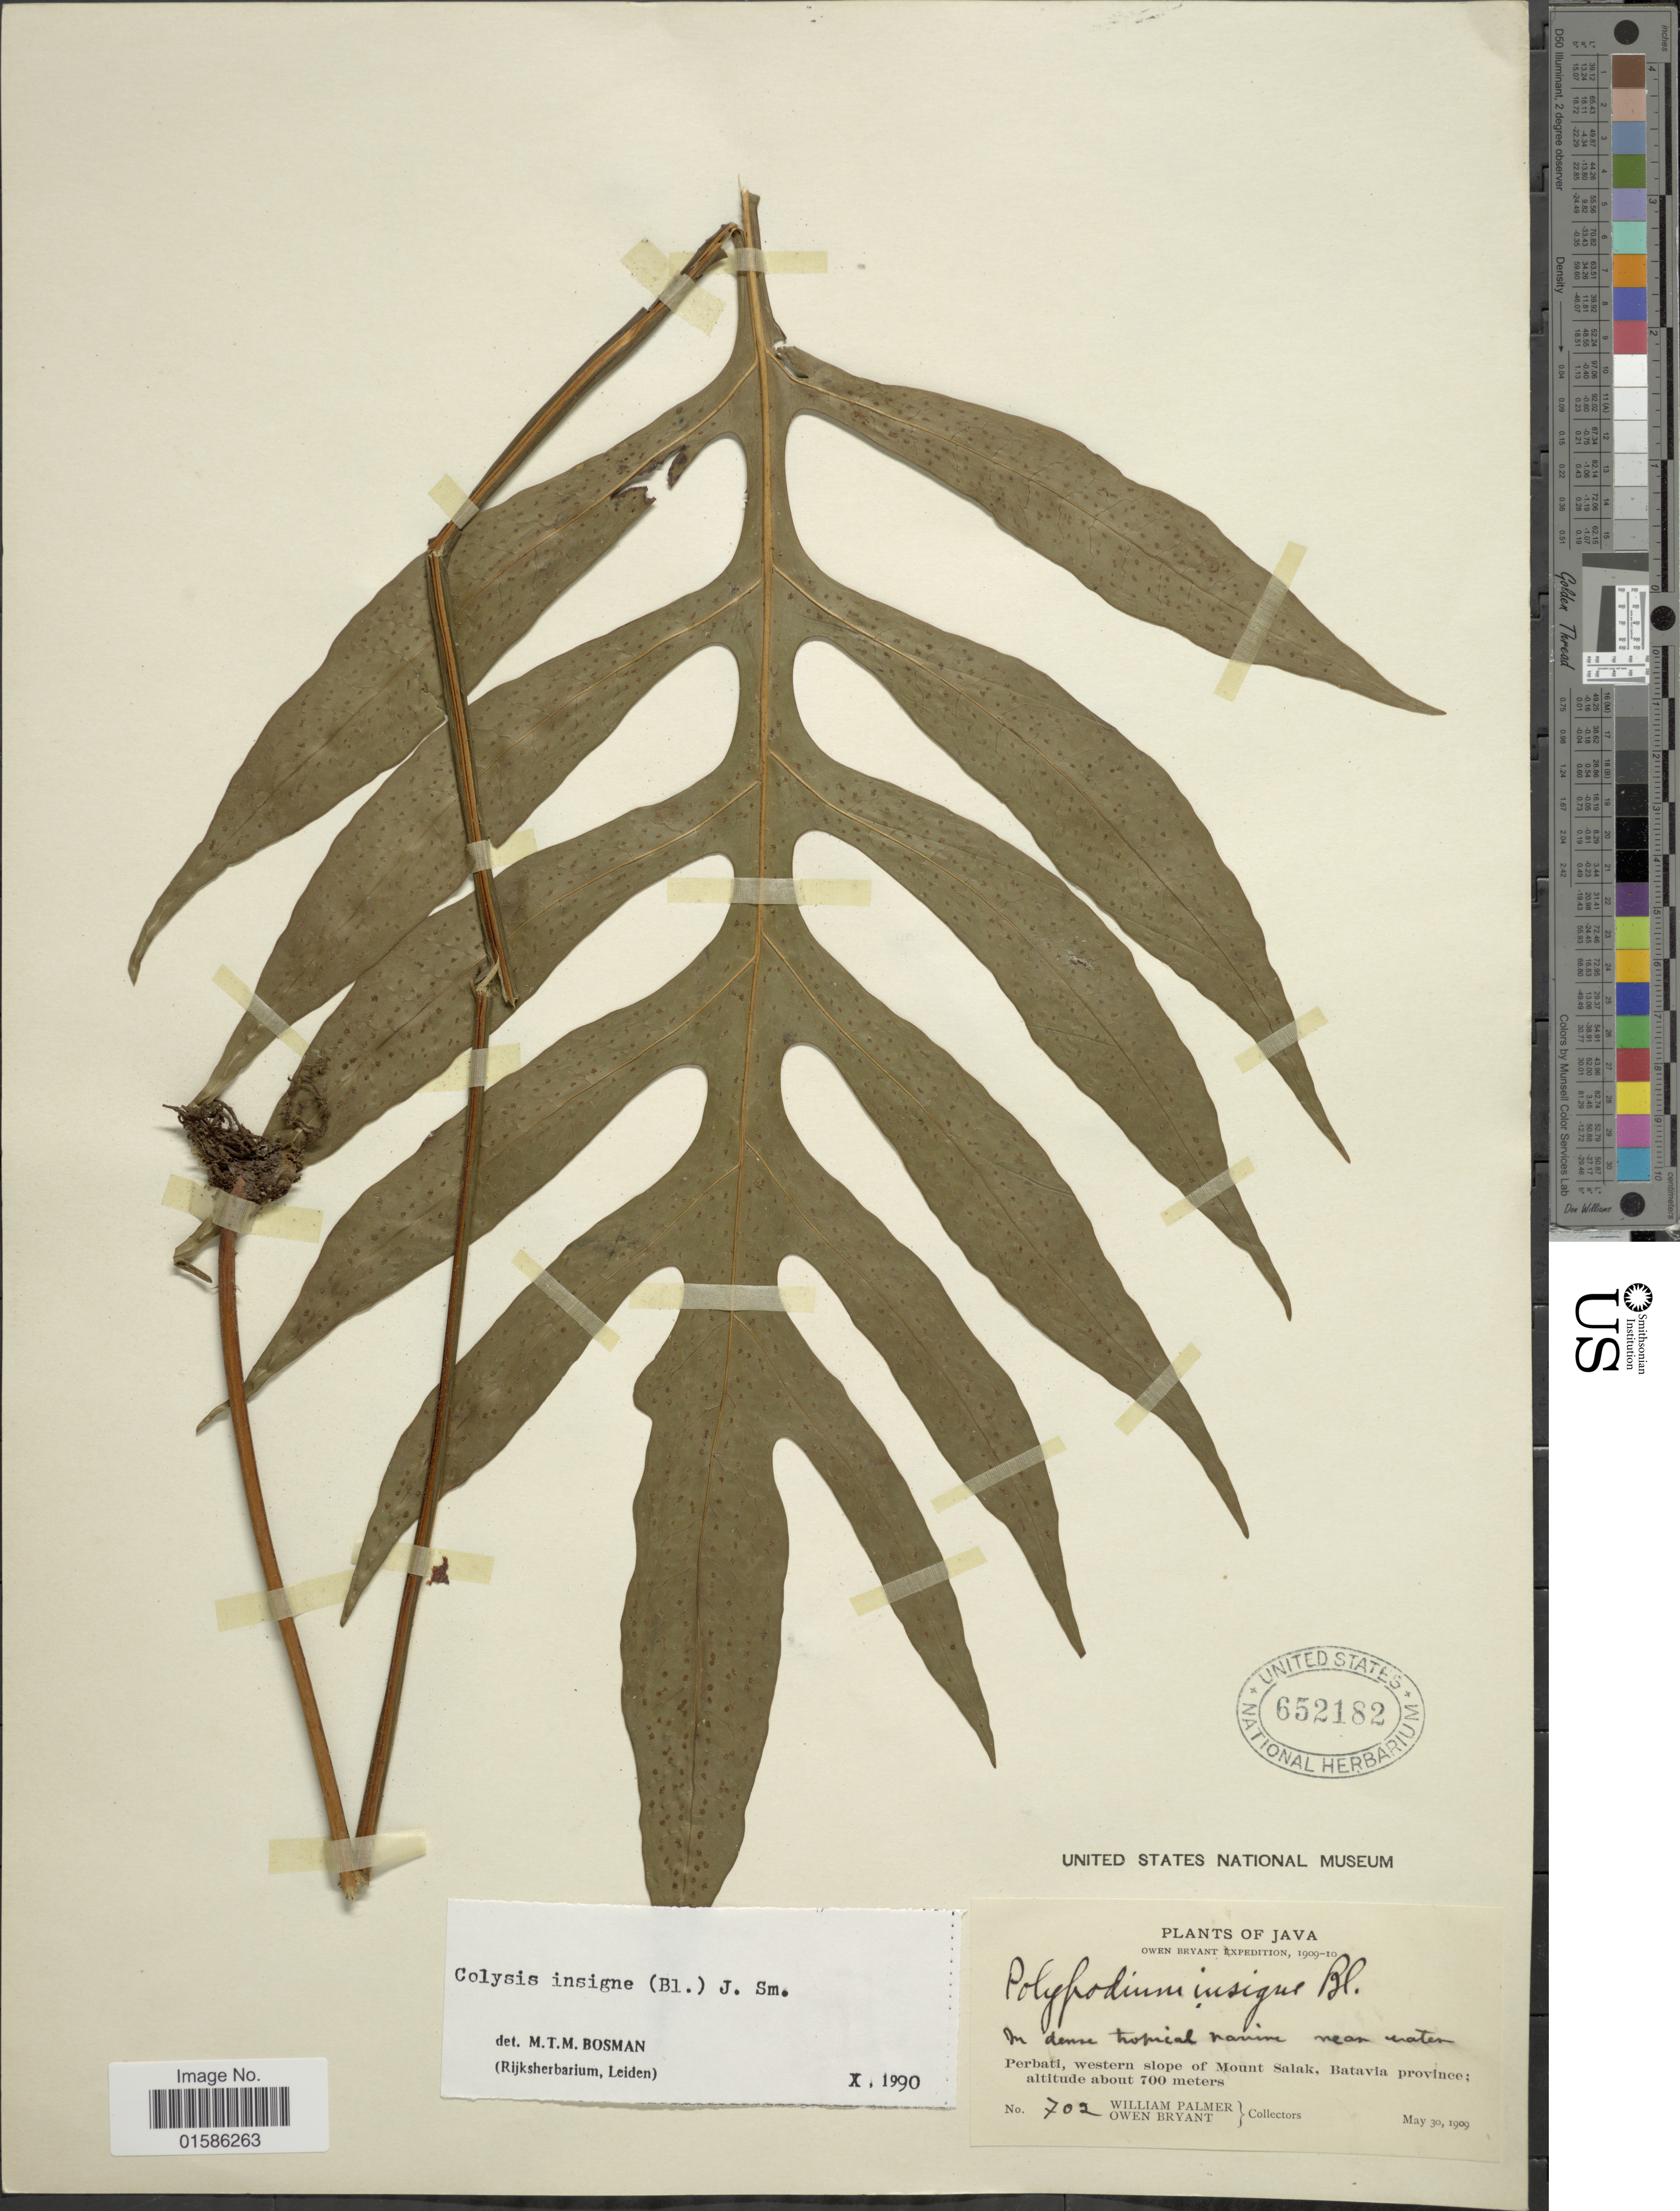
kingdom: Plantae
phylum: Tracheophyta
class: Polypodiopsida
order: Polypodiales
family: Polypodiaceae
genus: Microsorum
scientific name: Microsorum insigne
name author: (Blume) Copel.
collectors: W. Palmer & O. Bryant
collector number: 702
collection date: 1909-05-30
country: Indonesia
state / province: Java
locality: Perbati, western slope of Mount Salak, Batavia province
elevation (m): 700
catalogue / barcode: US 652182